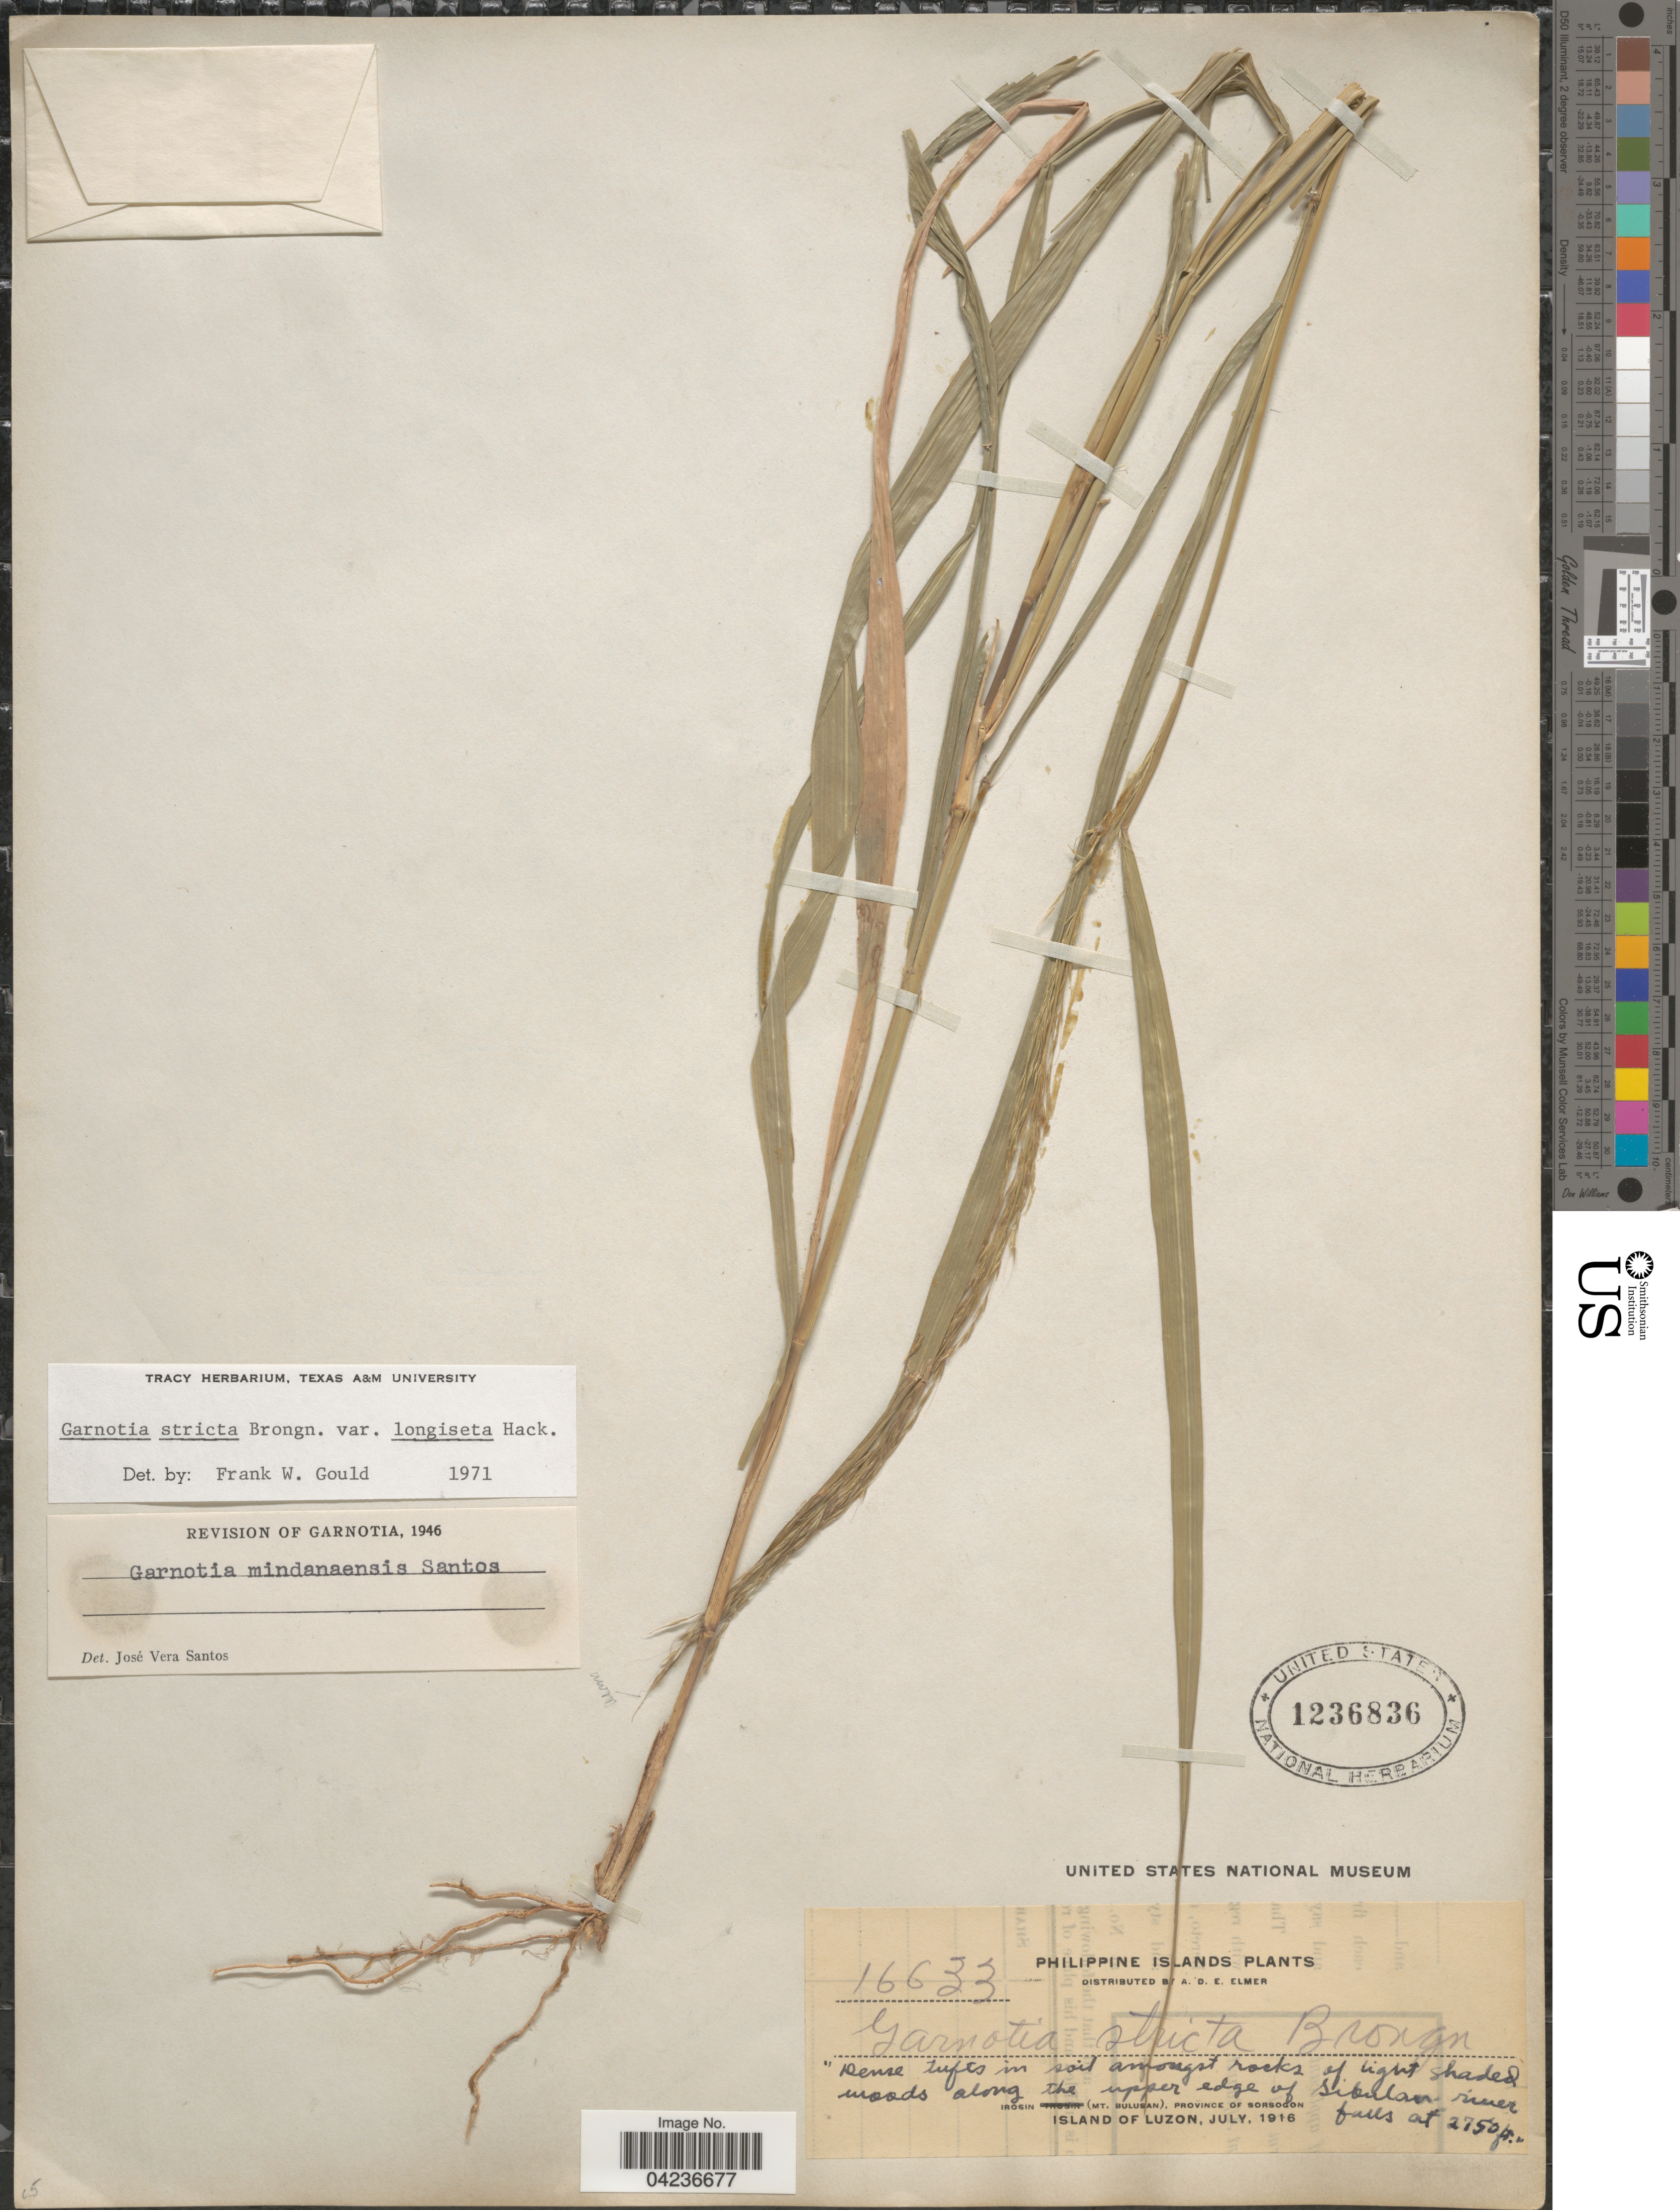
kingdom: Plantae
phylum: Tracheophyta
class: Liliopsida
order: Poales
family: Poaceae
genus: Garnotia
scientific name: Garnotia stricta var. longiseta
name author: Hack. in Kneuck.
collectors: A. D. E. Elmer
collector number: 16633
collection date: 1916-07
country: Philippines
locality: Philippine Islands. Along the upper edge of Sibulan river. Irosin (Mt. Bulusan), Province of Sorsogon. Island of Luzon.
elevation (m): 838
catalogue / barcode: US 1236836